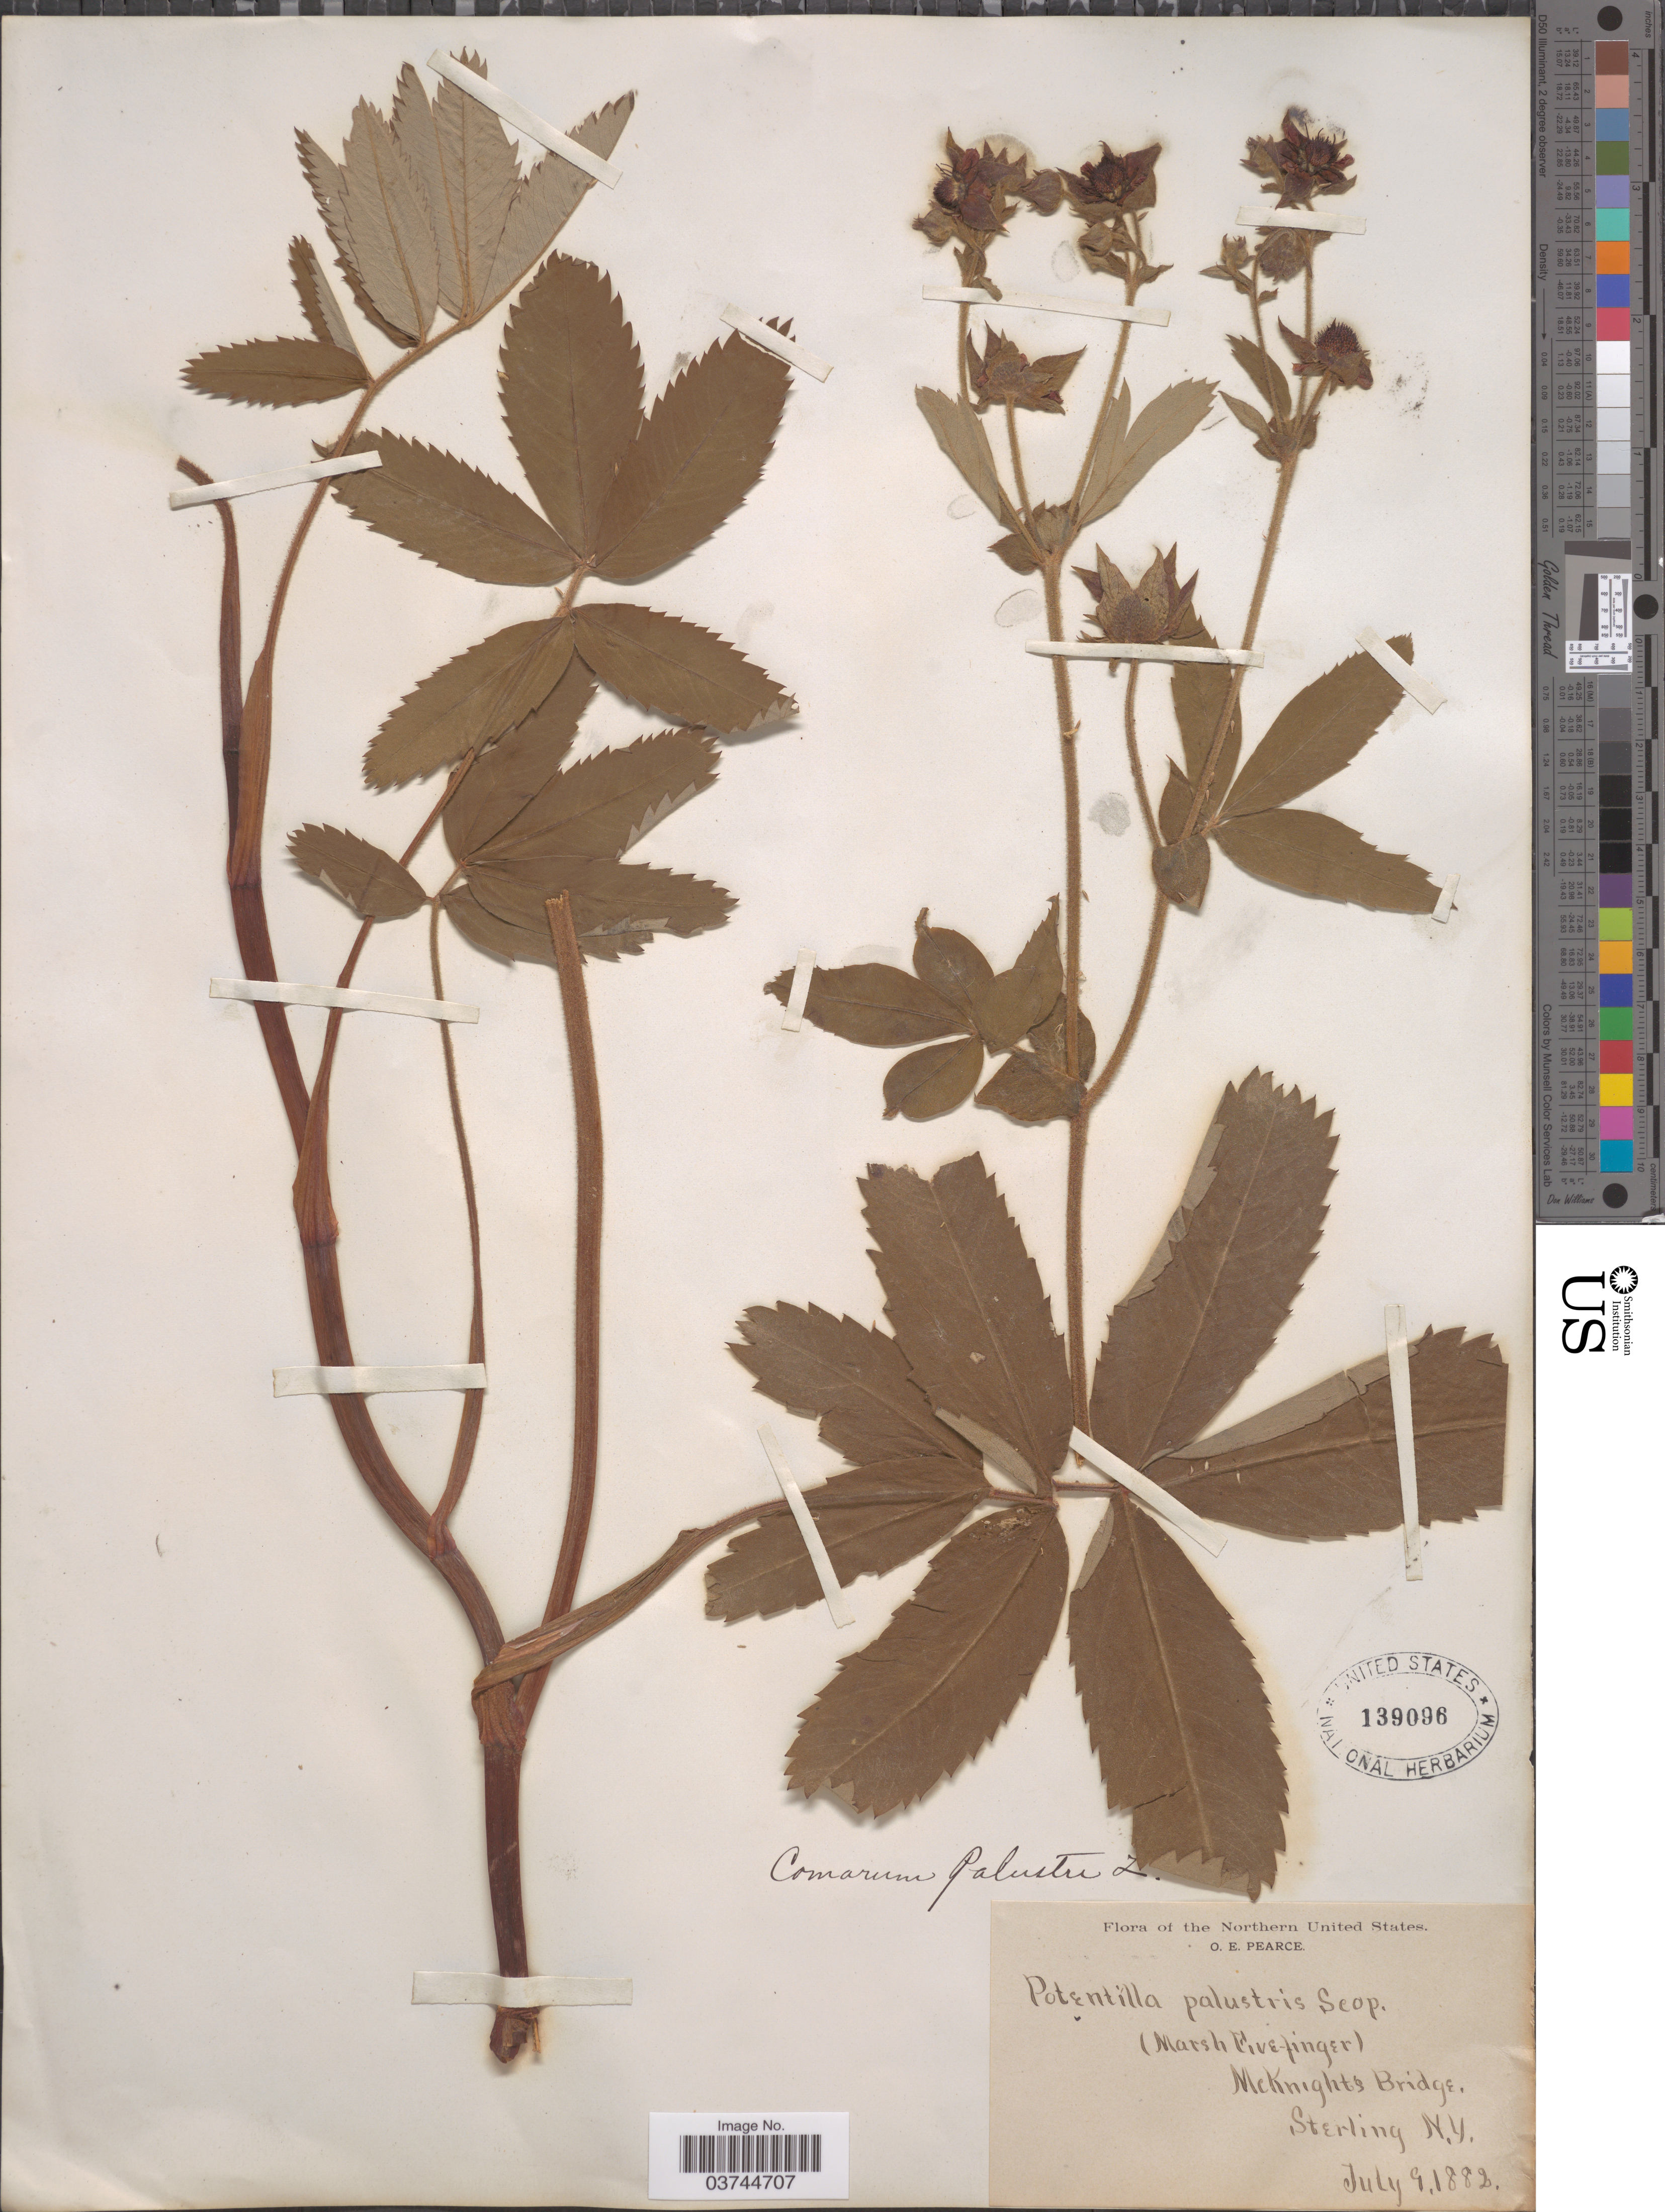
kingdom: Plantae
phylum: Tracheophyta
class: Magnoliopsida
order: Rosales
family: Rosaceae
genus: Comarum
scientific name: Comarum palustre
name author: L.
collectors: O. E. Pearce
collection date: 1882-07-09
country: United States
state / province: New York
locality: Northern United States. McKnights Bridge, Sterling.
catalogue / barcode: US 139096